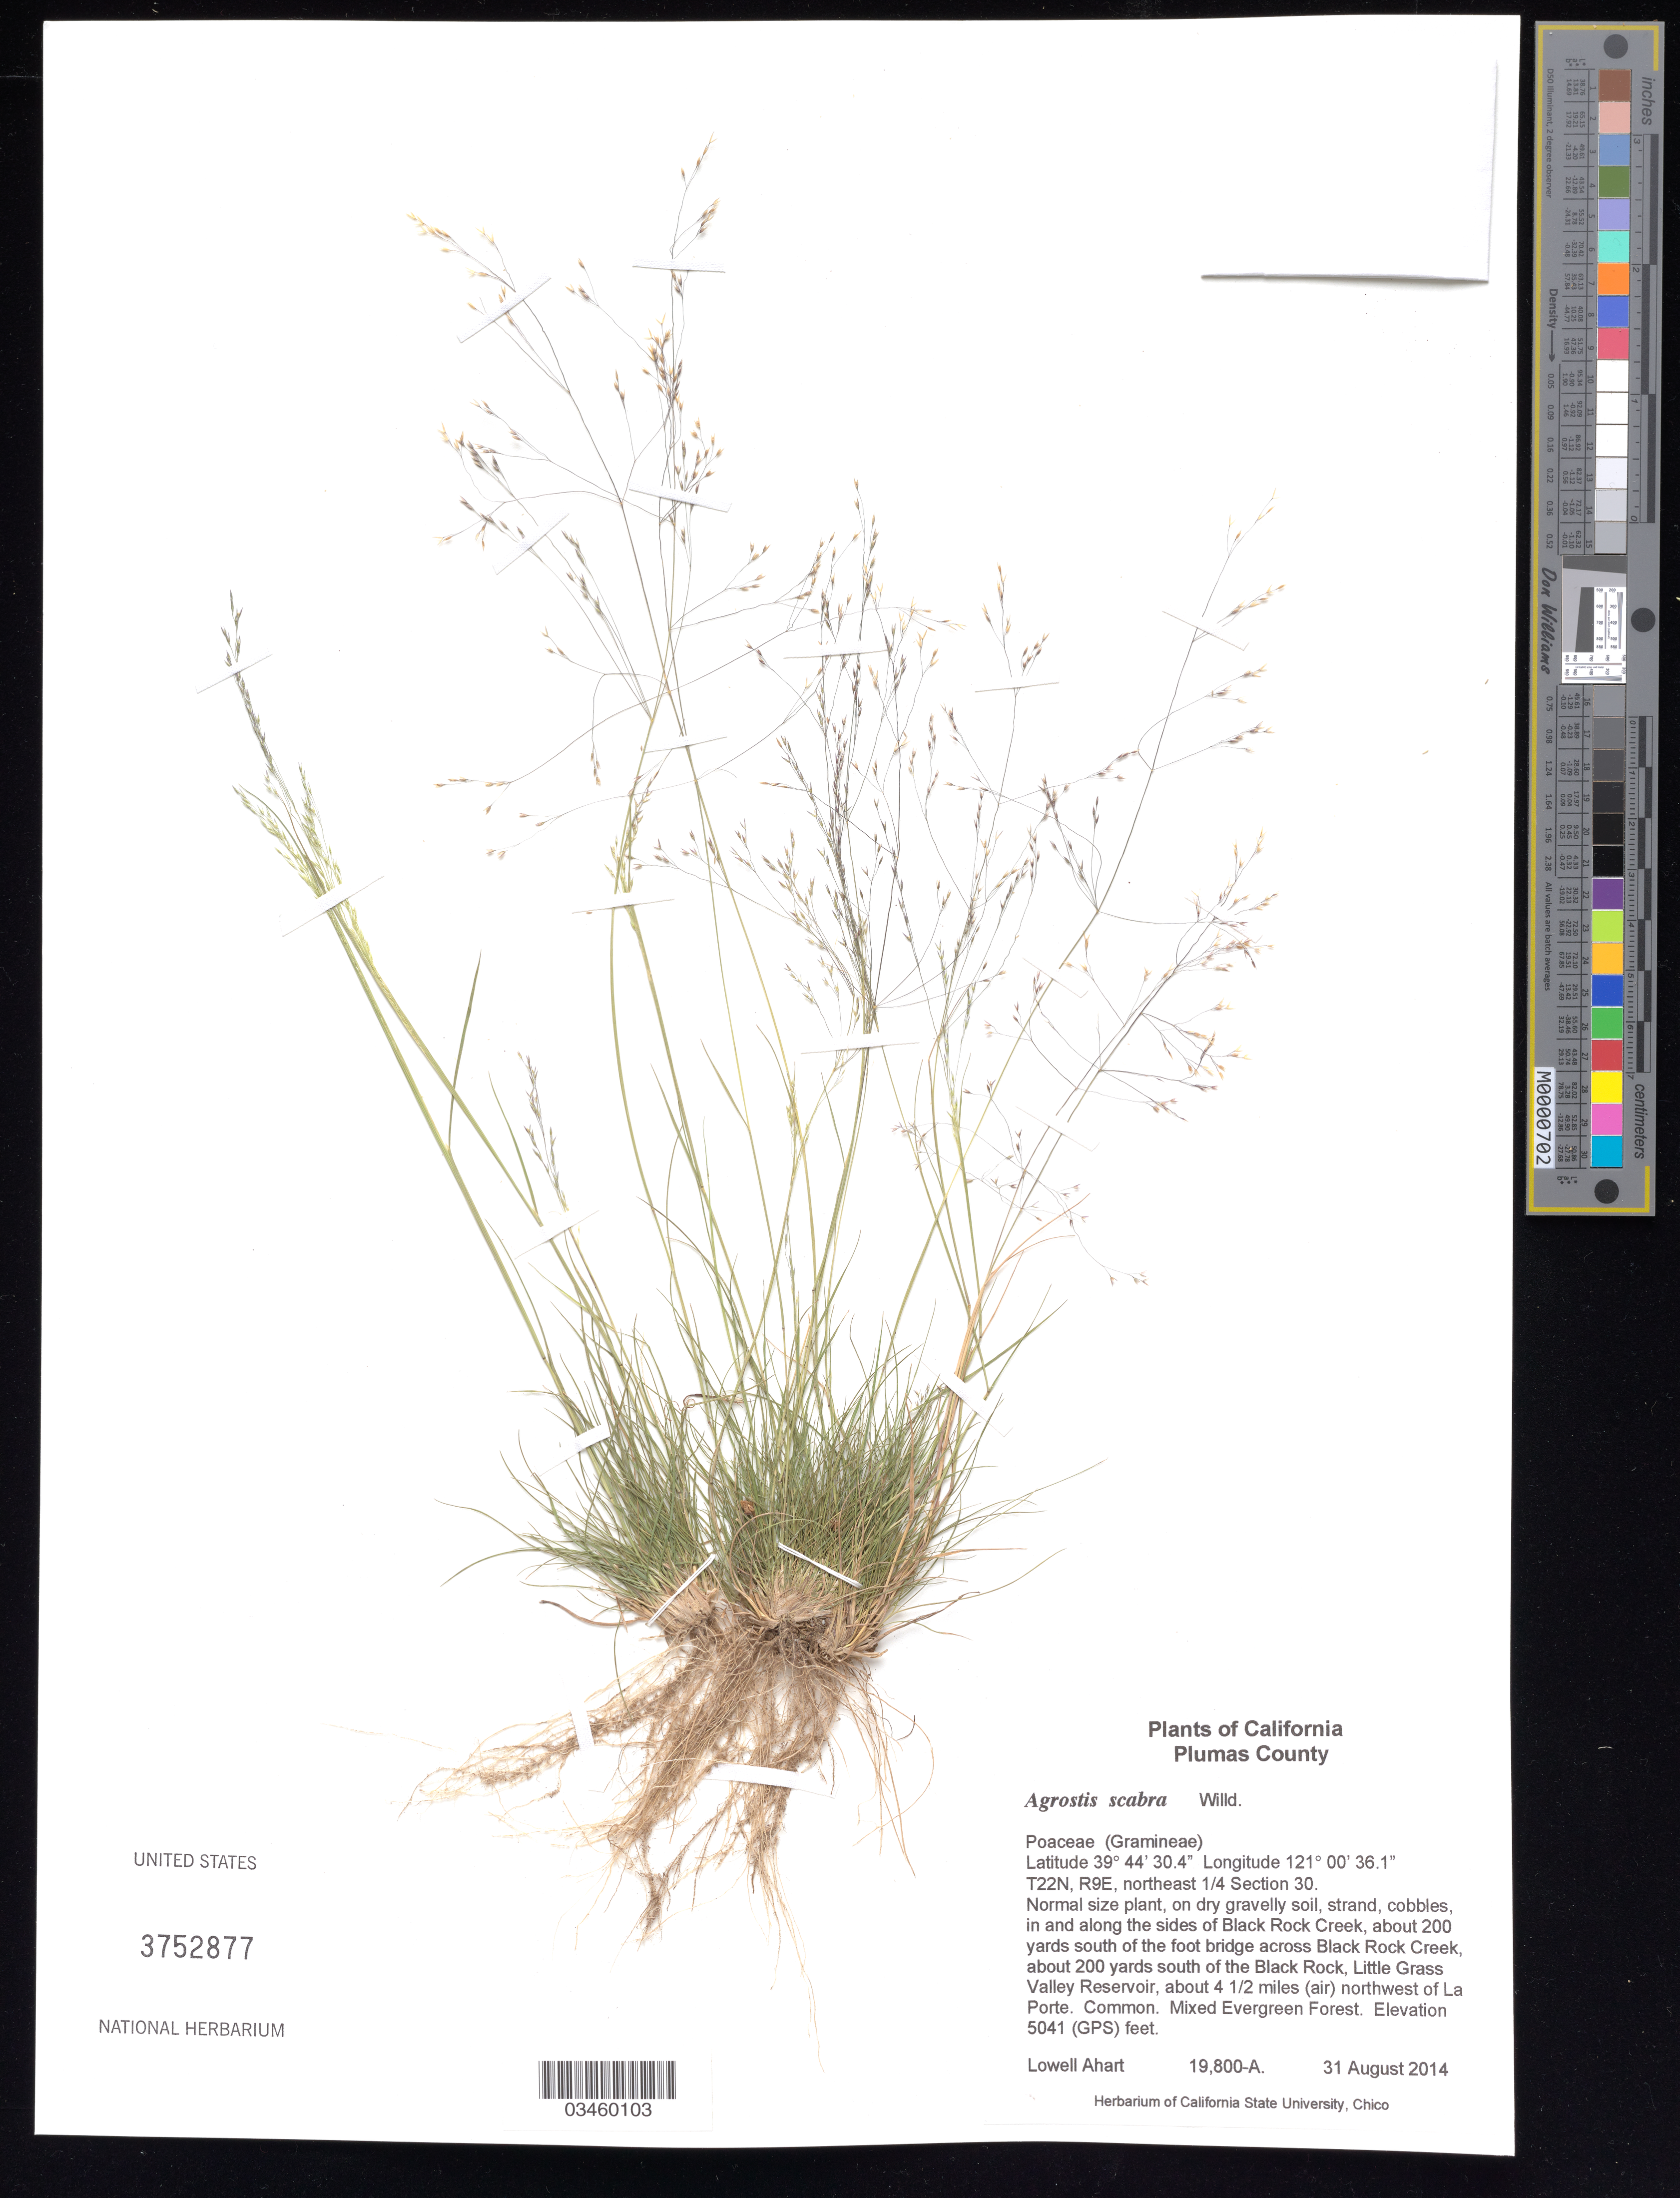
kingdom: Plantae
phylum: Tracheophyta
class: Liliopsida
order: Poales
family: Poaceae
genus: Agrostis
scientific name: Agrostis scabra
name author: Willd.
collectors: L. Ahart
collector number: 19800-A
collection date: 2014-08-31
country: United States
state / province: California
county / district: Plumas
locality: Along the sides of Black Rock Creek, about 200 yards south of the foot bridge across Black Rock Creek, about 200 yards south of the Black Rock, Little Grass Valley Reservoir, about 4 1/2 miles (air) northwest of La Porte.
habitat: Dry gravelly soil, strand, cobbles. Mixed Evergreen Forest.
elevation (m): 1536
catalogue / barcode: US 3752877